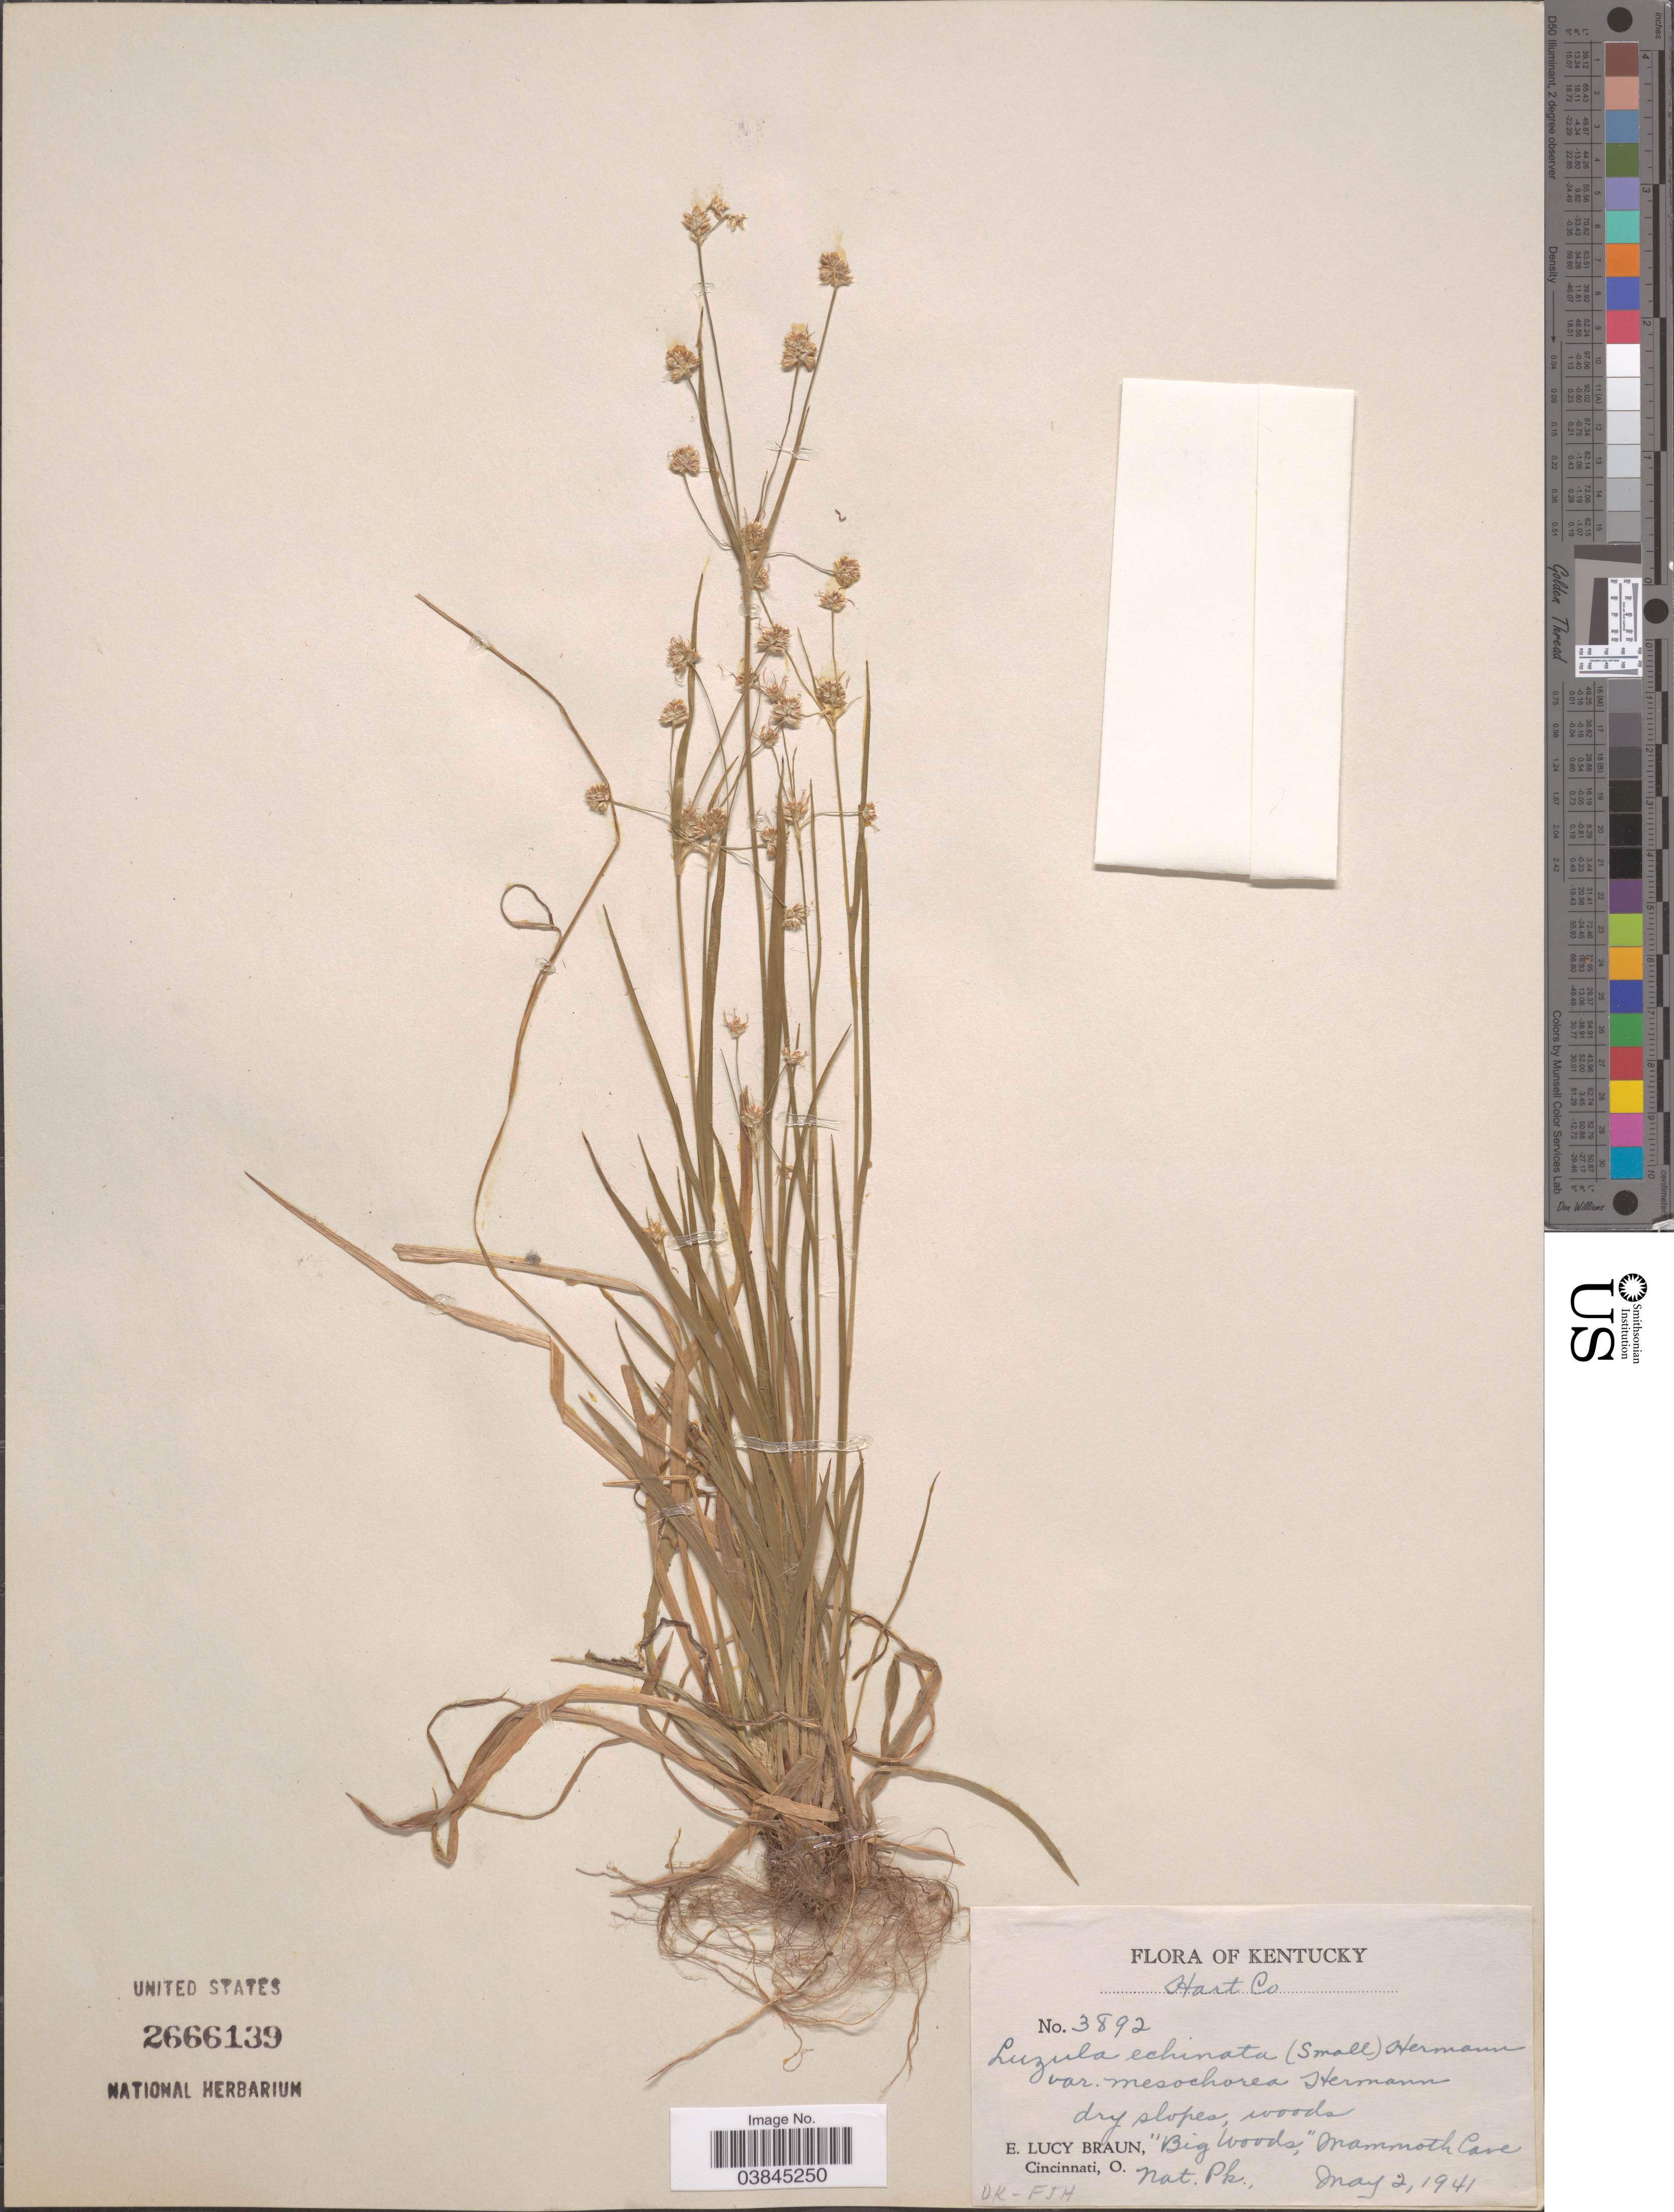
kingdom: Plantae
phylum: Tracheophyta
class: Liliopsida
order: Poales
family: Juncaceae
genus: Luzula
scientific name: Luzula campestris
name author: (L.) DC.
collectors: E. L. Braun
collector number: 3892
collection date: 1941-05-02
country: United States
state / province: Kentucky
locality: Hart Co. "Big Woods," Mammoth Cave Nat. Pk.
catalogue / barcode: US 2666139